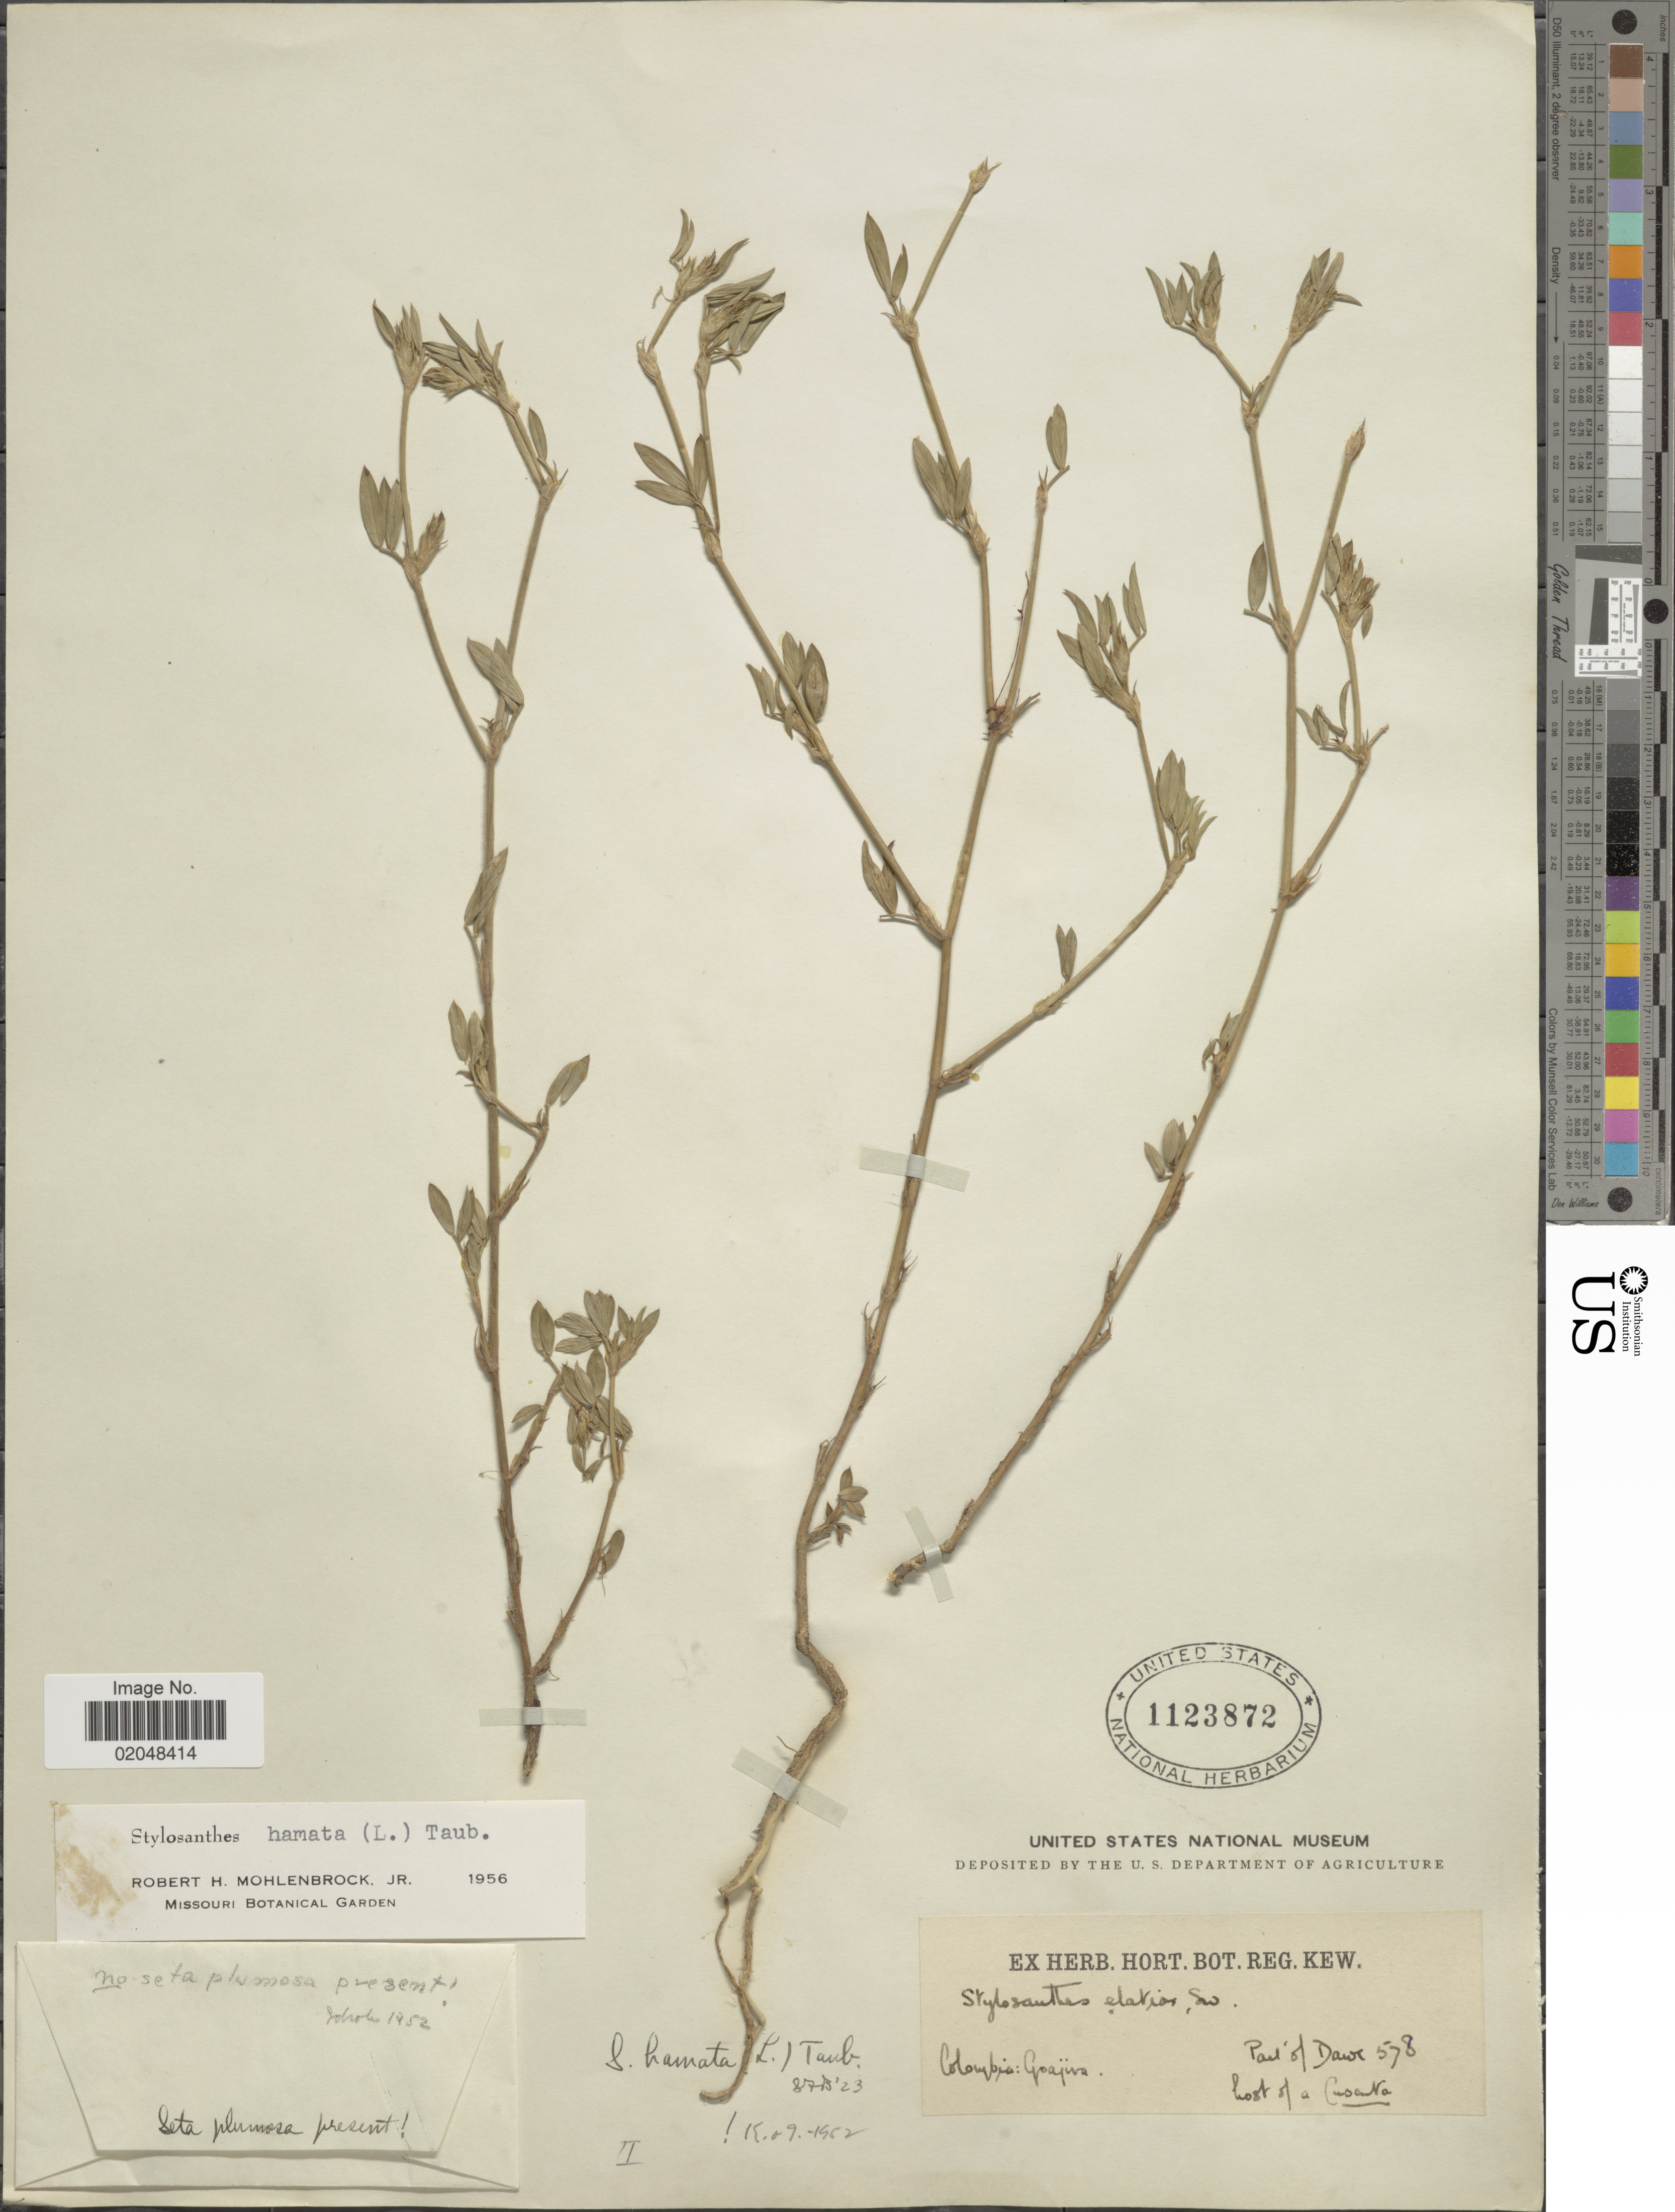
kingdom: Plantae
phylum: Tracheophyta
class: Magnoliopsida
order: Fabales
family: Fabaceae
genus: Stylosanthes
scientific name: Stylosanthes hamata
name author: (L.) Taub.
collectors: ex herb. Hort. Reg. Kew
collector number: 578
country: Colombia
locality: Goajira, Part of Dawe, host of Cuanta [unsure placement] [interpreted]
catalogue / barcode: US 1123872